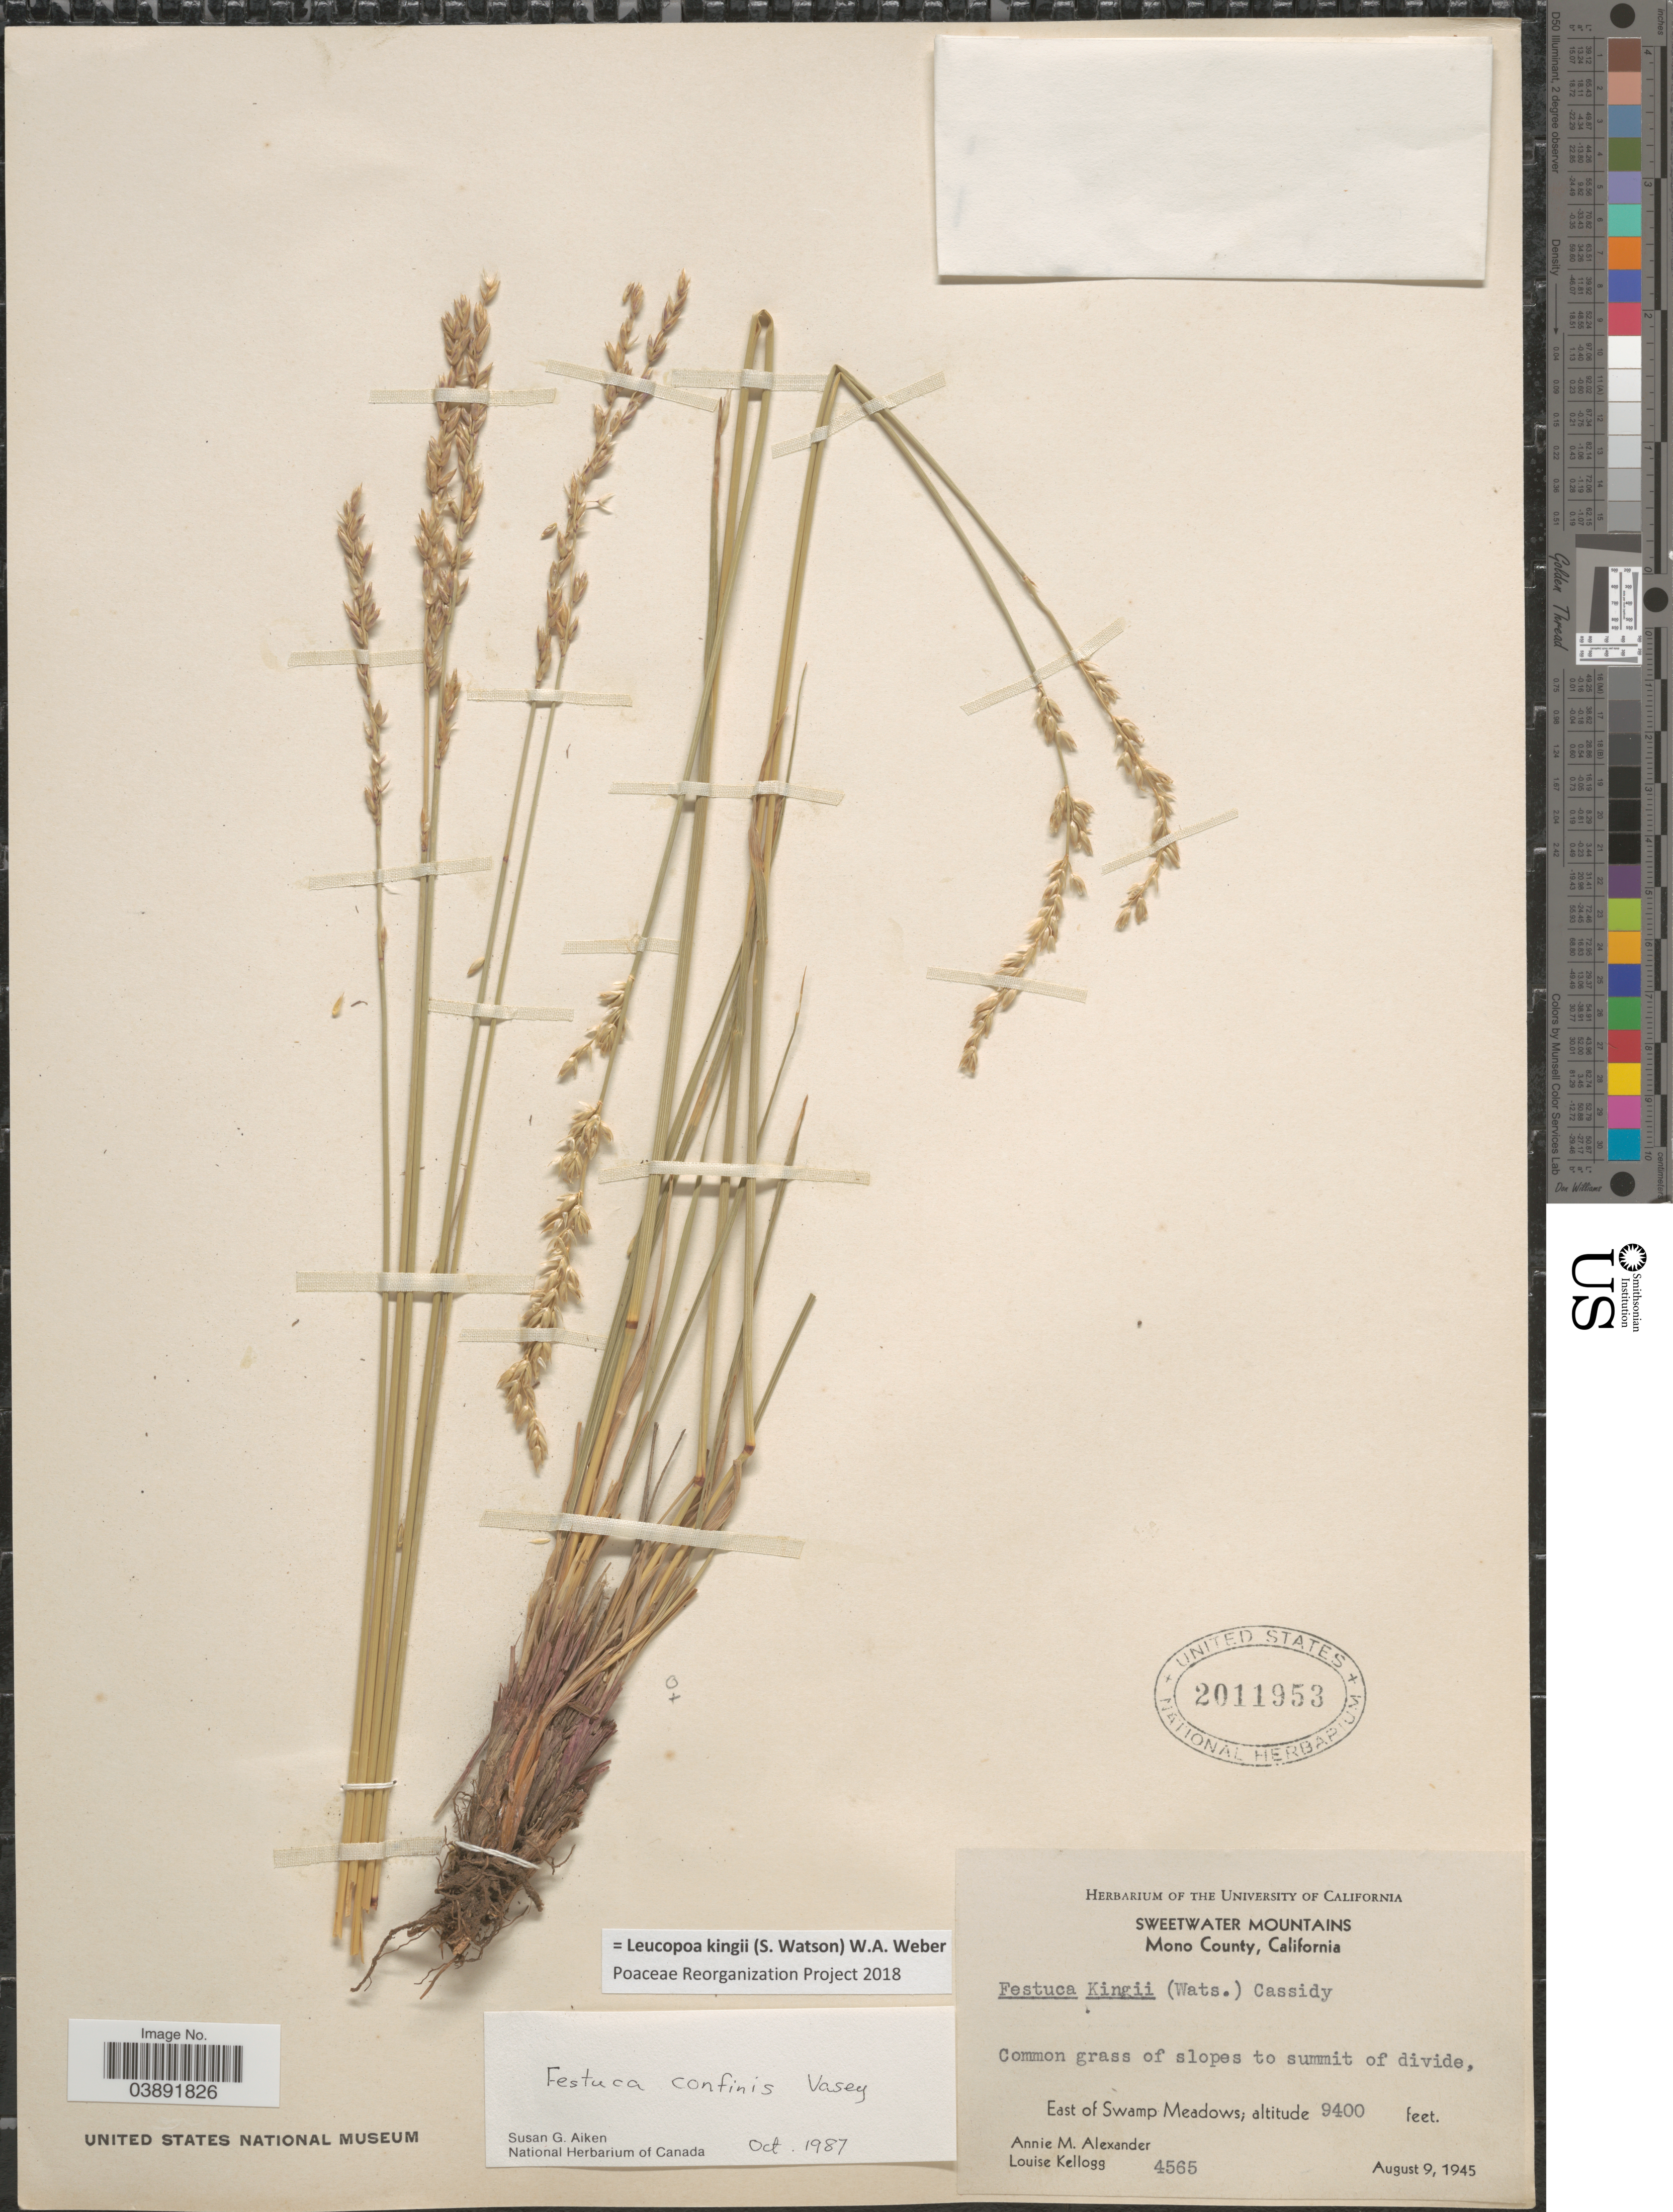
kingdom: Plantae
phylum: Tracheophyta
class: Liliopsida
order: Poales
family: Poaceae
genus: Hesperochloa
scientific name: Hesperochloa kingii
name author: (S. Watson) Rydb.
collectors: A. M. Alexander & L. Kellogg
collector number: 4565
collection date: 1945-08-09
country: United States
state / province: California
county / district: Mono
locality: Sweetwater Mountains. Mono County. East of Swamp Meadows.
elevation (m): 2865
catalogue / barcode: US 2011953